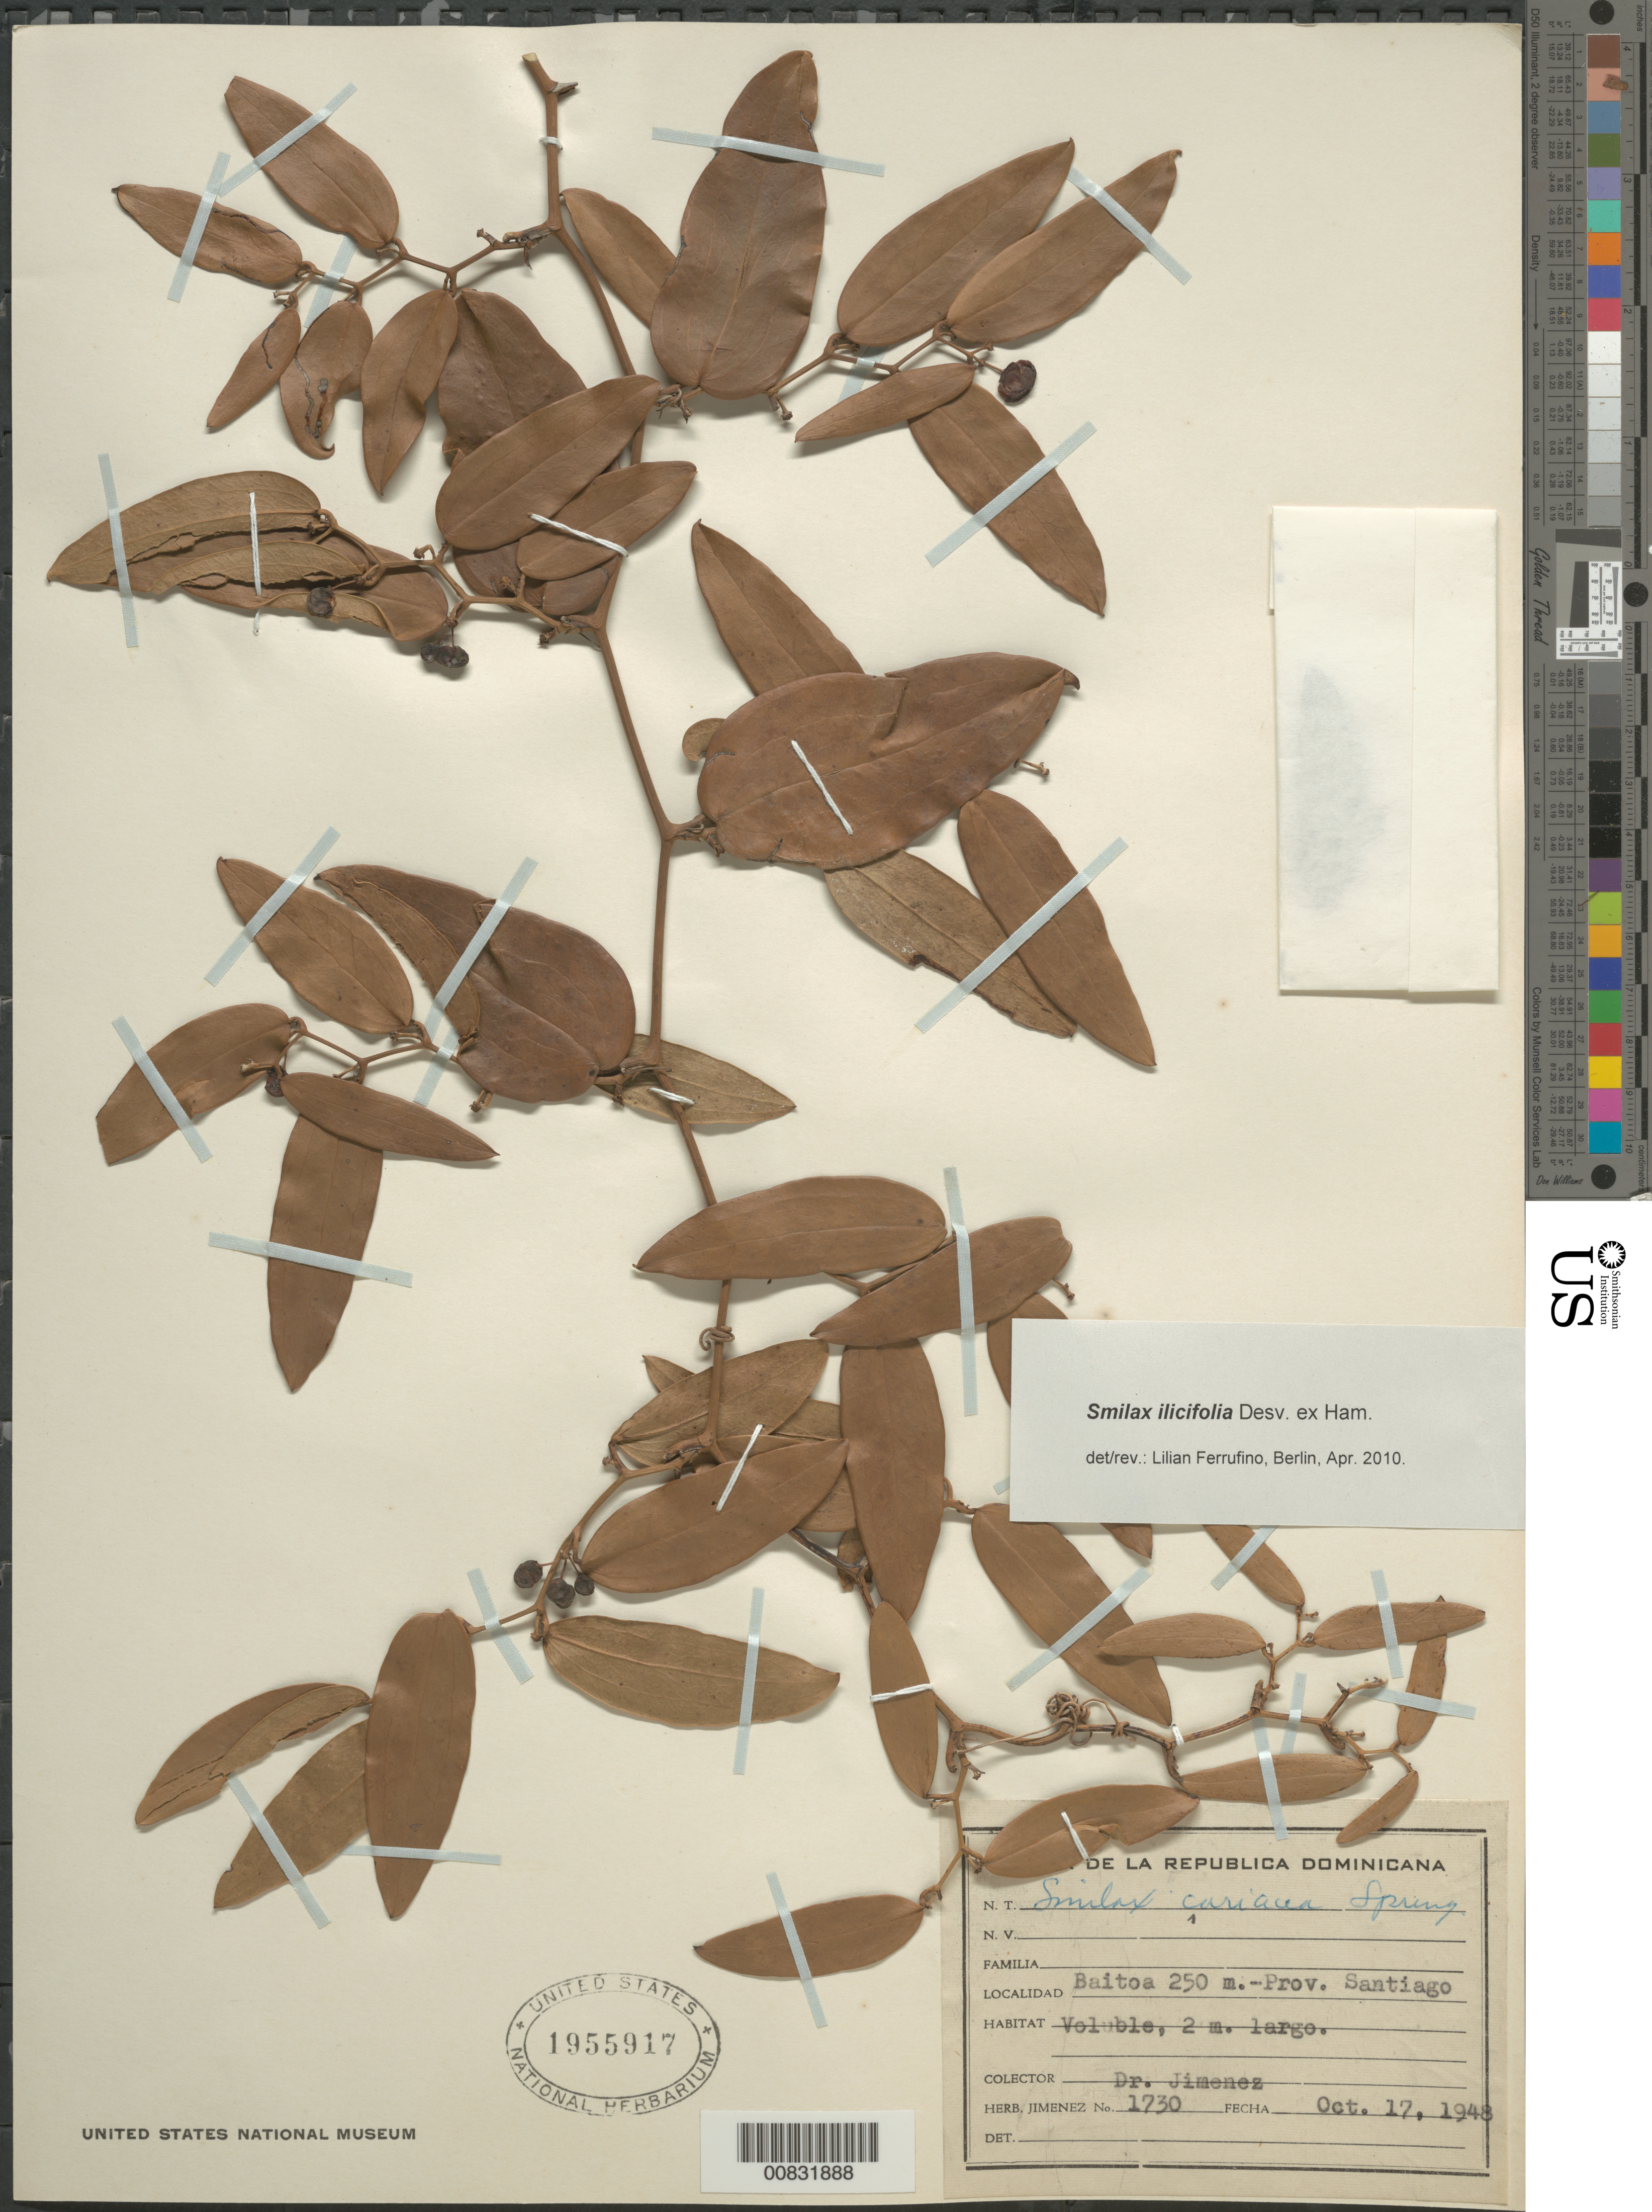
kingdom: Plantae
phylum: Tracheophyta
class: Liliopsida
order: Liliales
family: Smilacaceae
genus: Smilax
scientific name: Smilax ilicifolia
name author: Desv. ex Ham.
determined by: Ferrufino, L., (USJ), Herbario Universidad de Costa Rica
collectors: Jimenez, --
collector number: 1730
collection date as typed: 17 Oct 1948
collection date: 1948-10-17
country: Dominican Republic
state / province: Santiago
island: Hispaniola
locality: Baitoa.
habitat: Voluble.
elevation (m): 250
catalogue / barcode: US 1955917